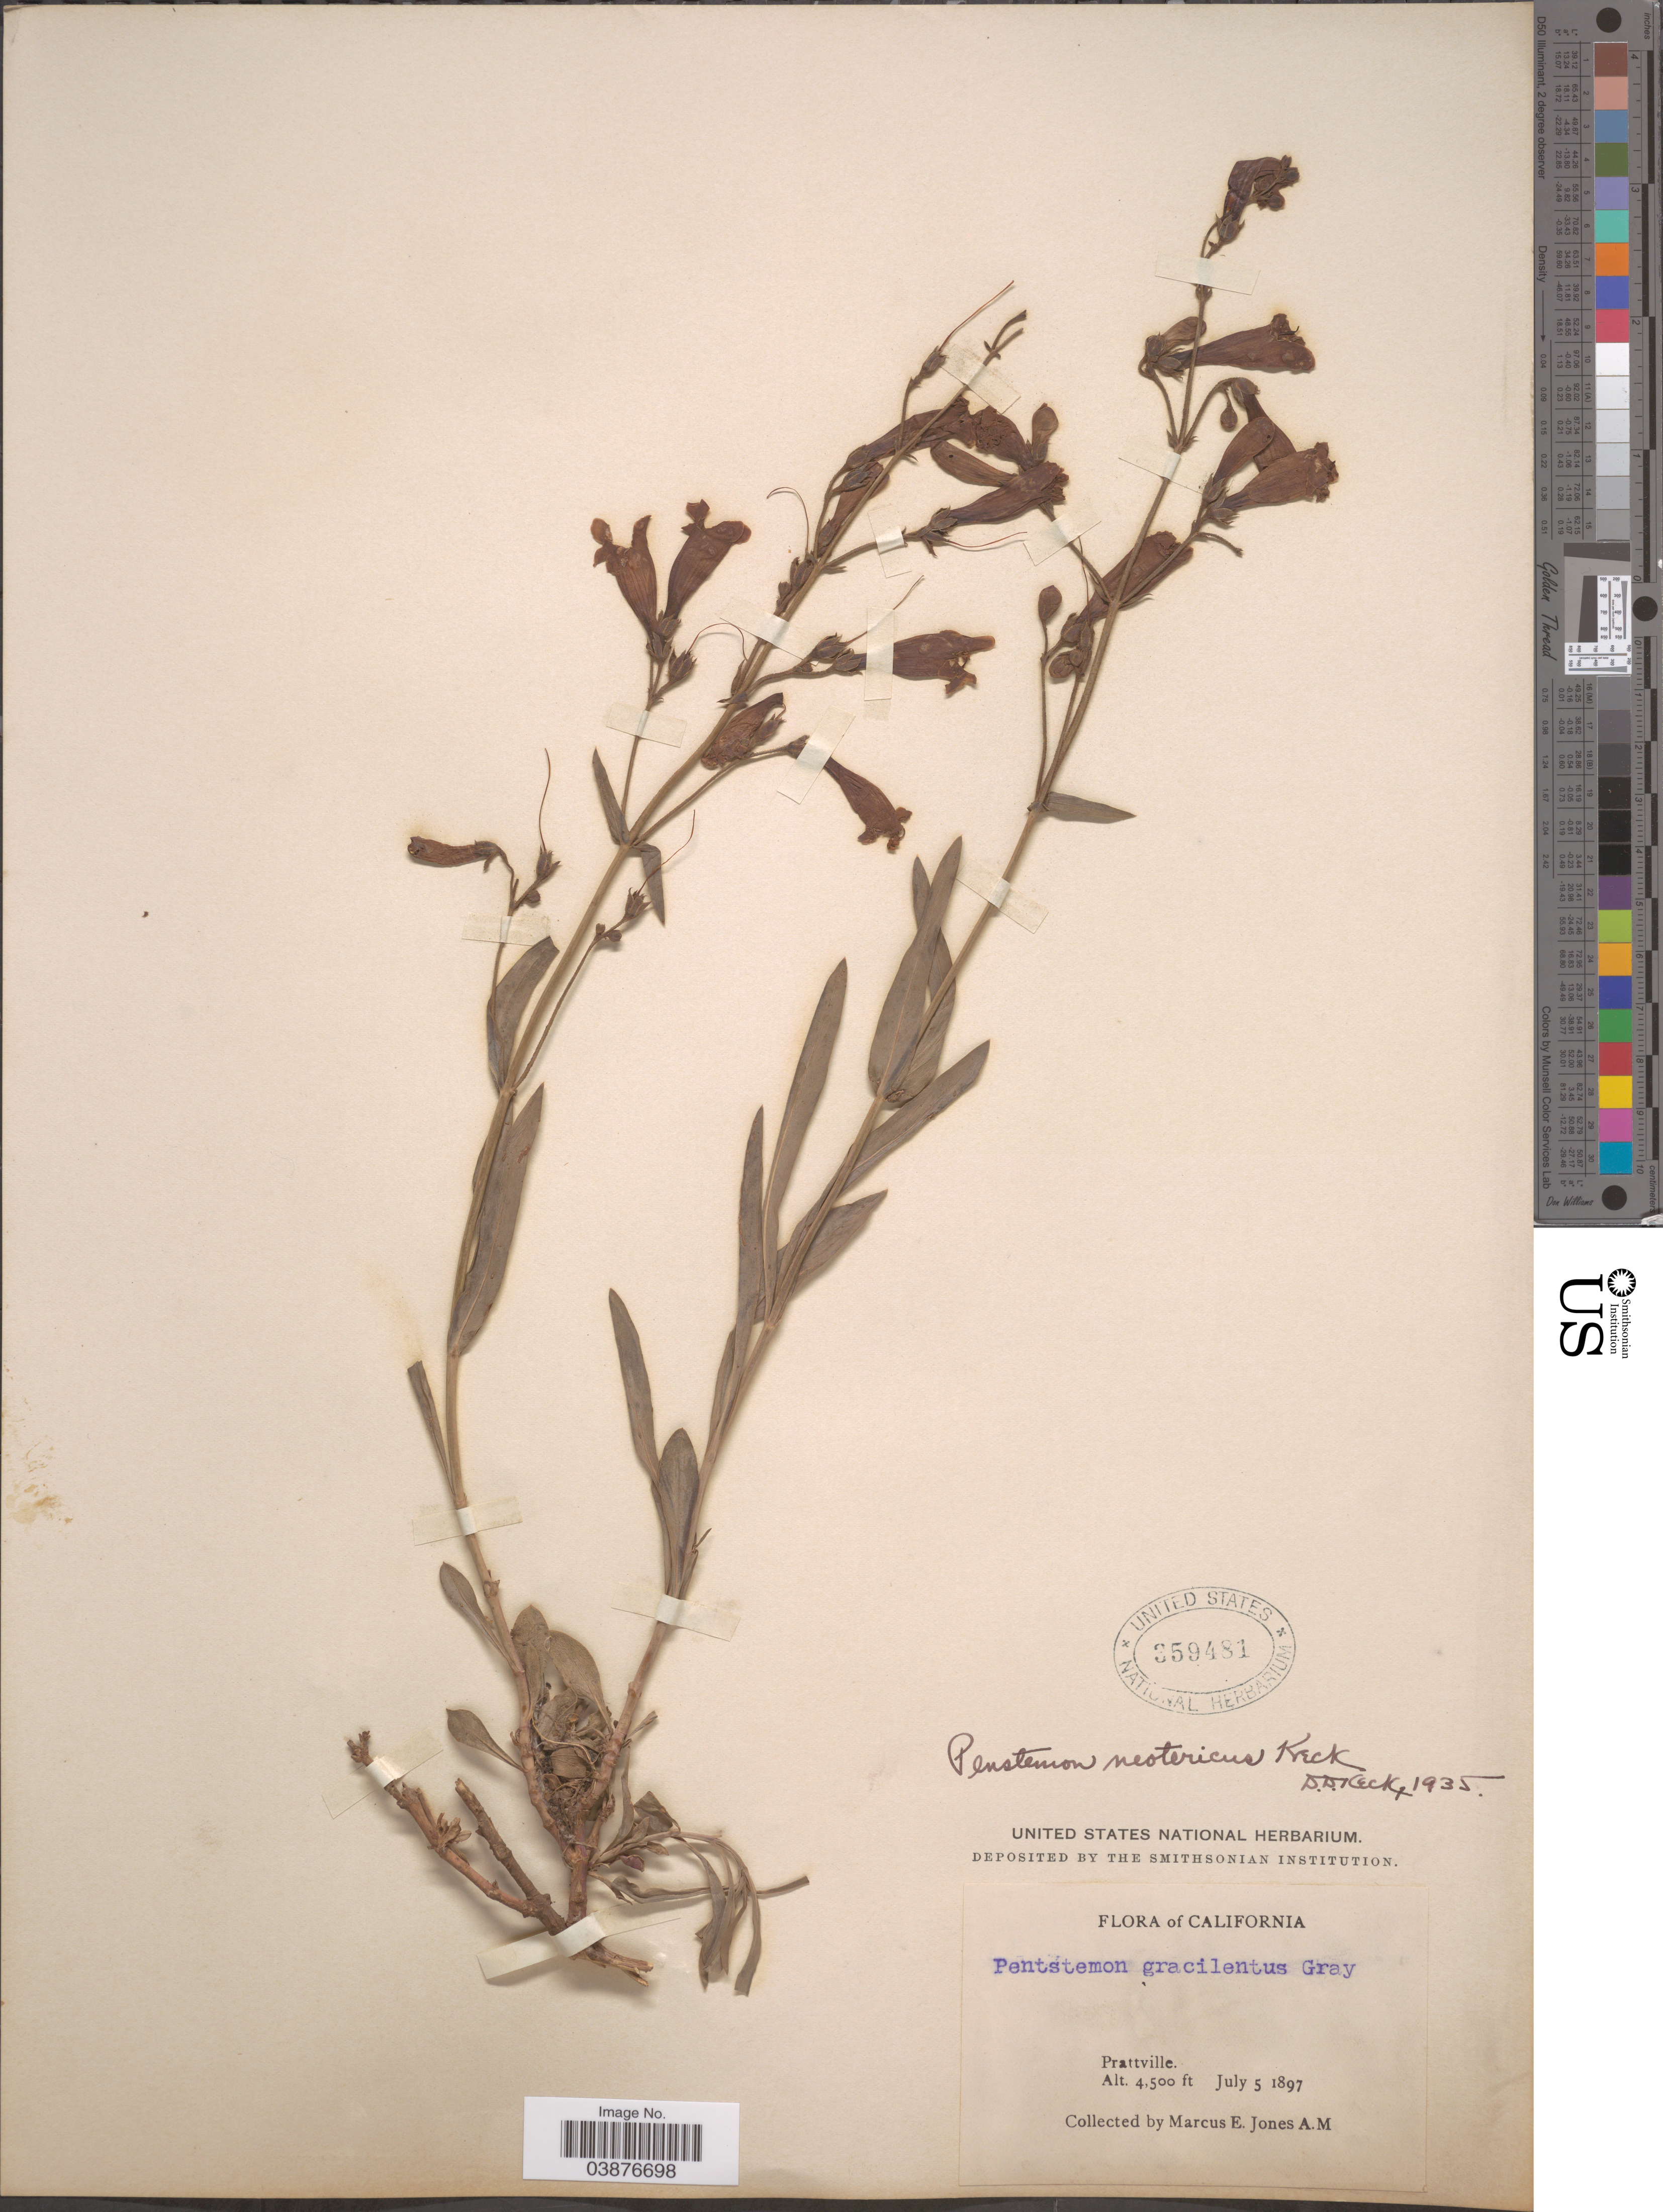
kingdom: Plantae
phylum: Tracheophyta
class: Magnoliopsida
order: Lamiales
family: Plantaginaceae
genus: Penstemon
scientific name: Penstemon neotericus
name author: D.D. Keck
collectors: M. E. Jones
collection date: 1897-07-05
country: United States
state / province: California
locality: Prattville.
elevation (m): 1372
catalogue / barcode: US 359481